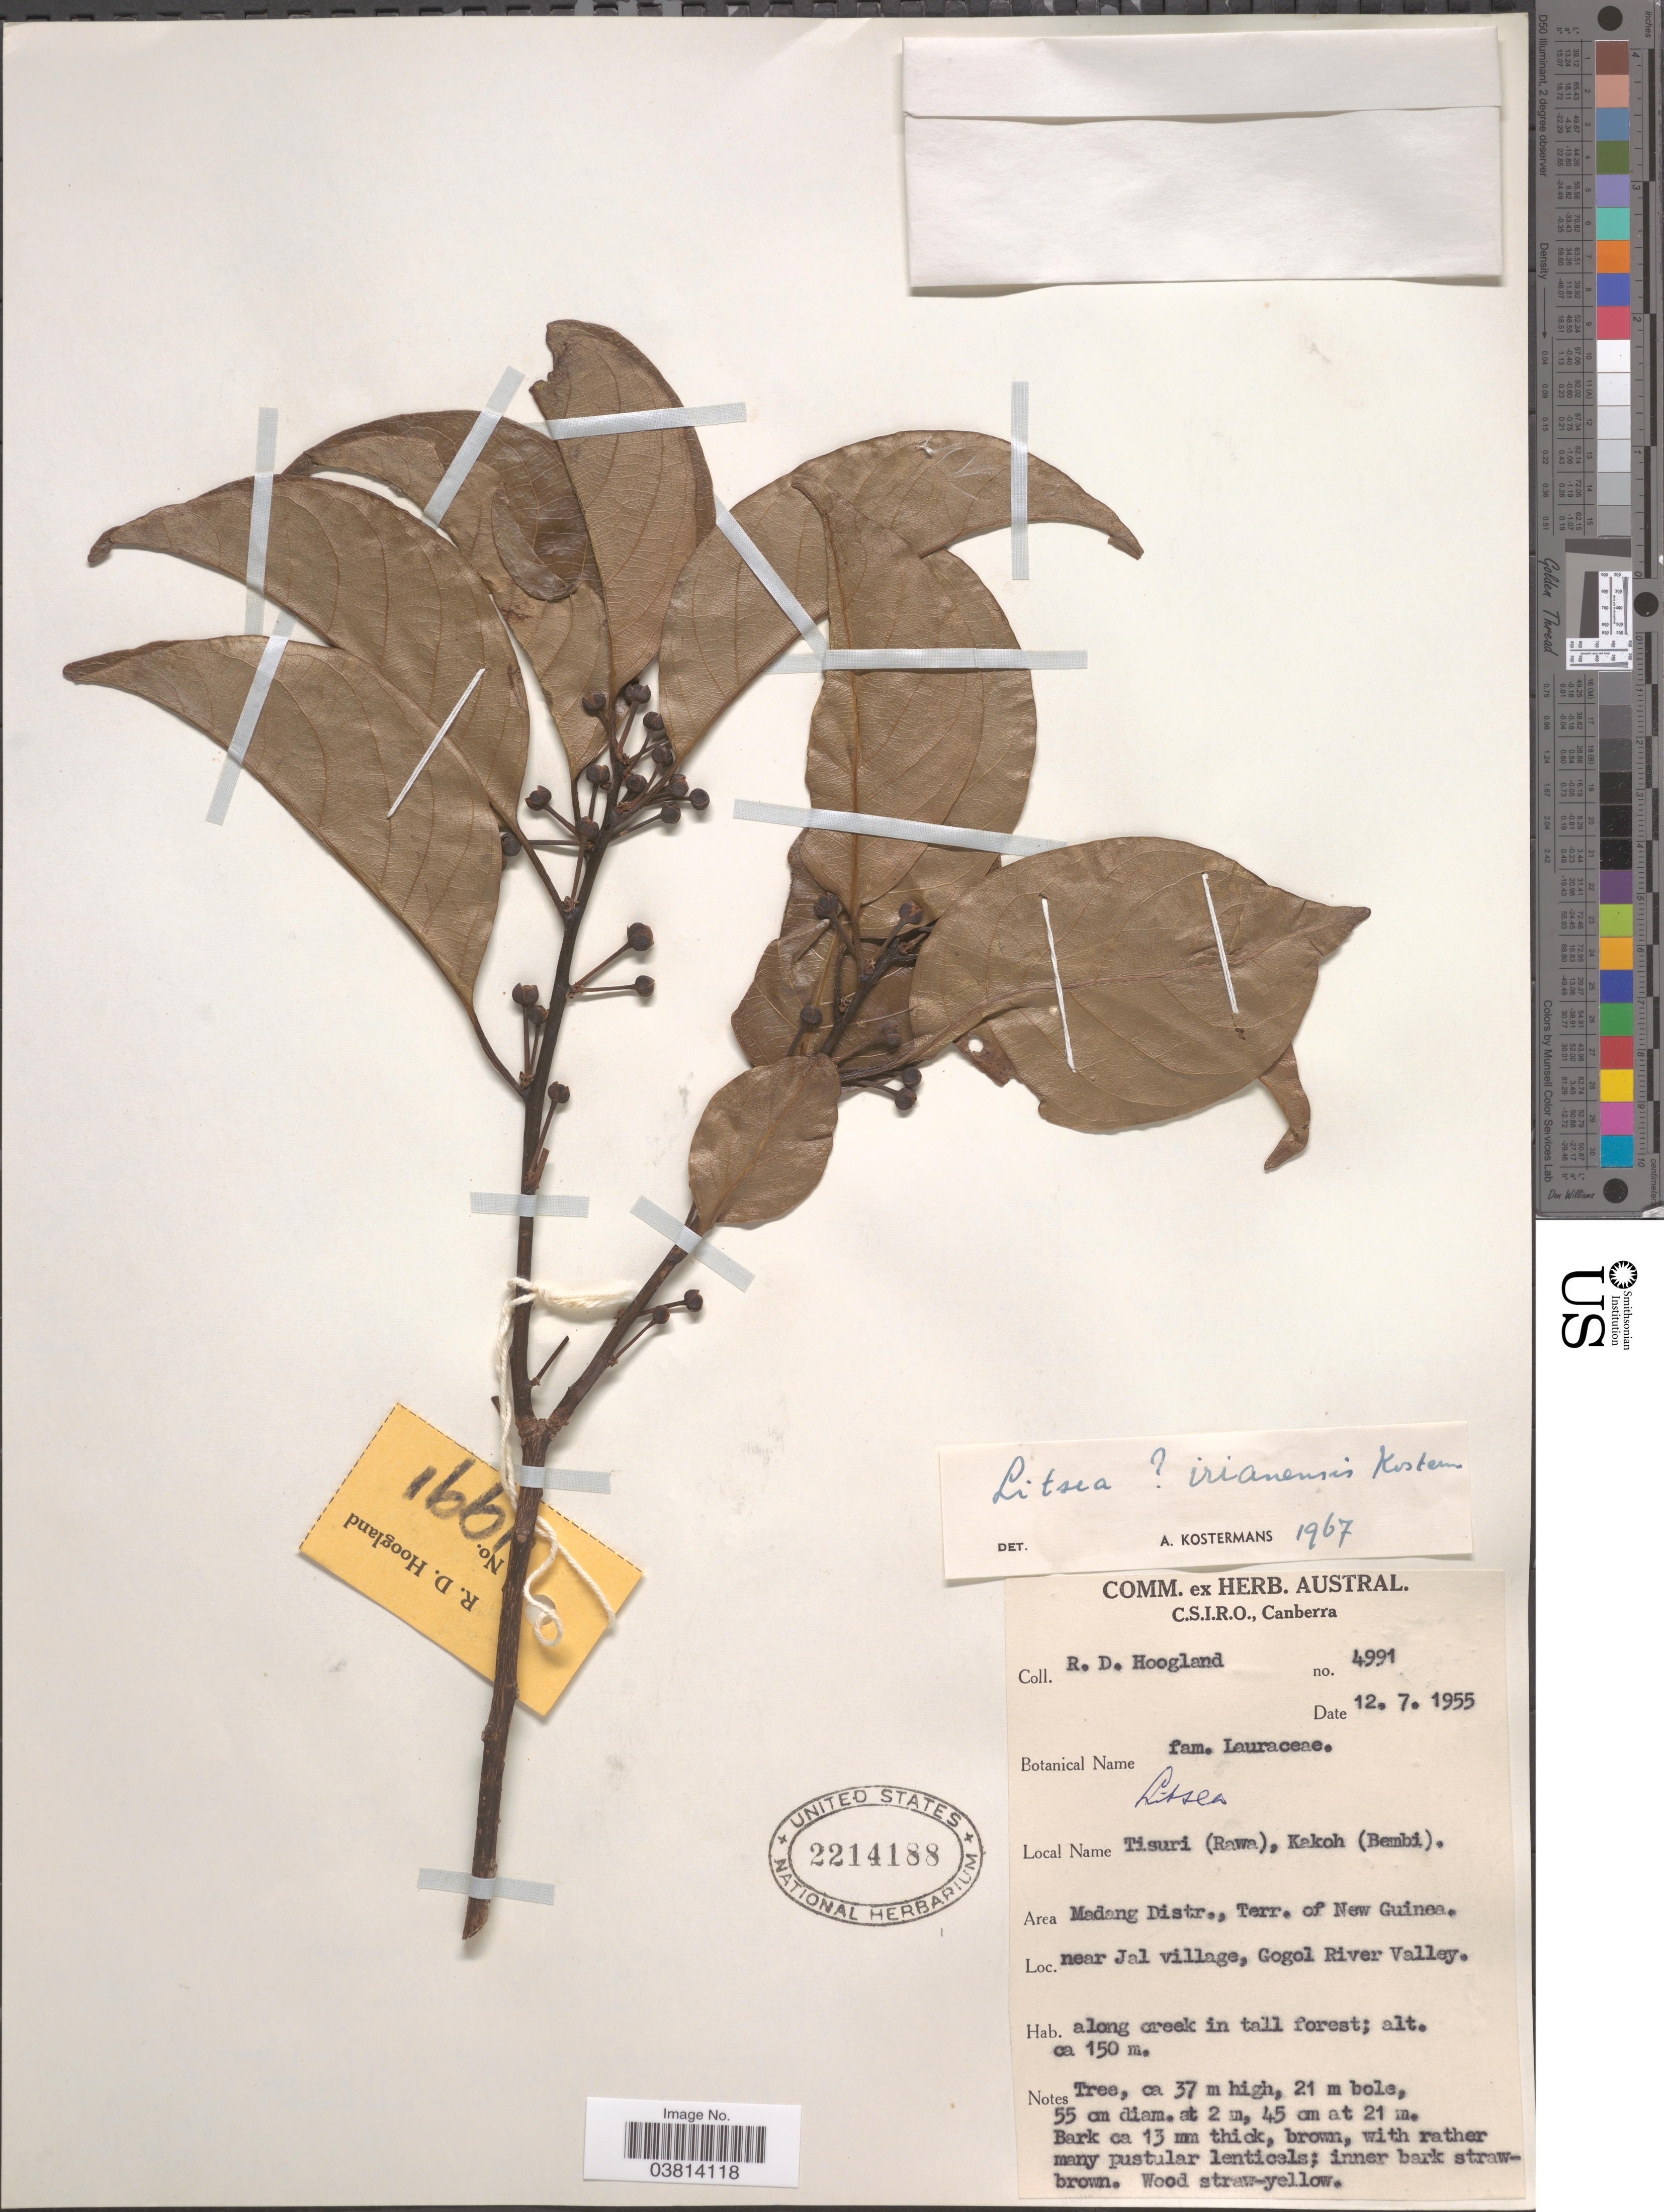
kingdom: Plantae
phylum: Tracheophyta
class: Magnoliopsida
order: Laurales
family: Lauraceae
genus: Litsea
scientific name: Litsea irianensis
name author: Kosterm.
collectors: R. D. Hoogland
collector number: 4991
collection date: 1955-07-12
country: Papua New Guinea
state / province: Madang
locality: Madang Distr., Terr. of New Guinea. Near Jal village, Gogol River Valley. Along creek in tall forest.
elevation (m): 150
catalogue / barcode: US 2214188